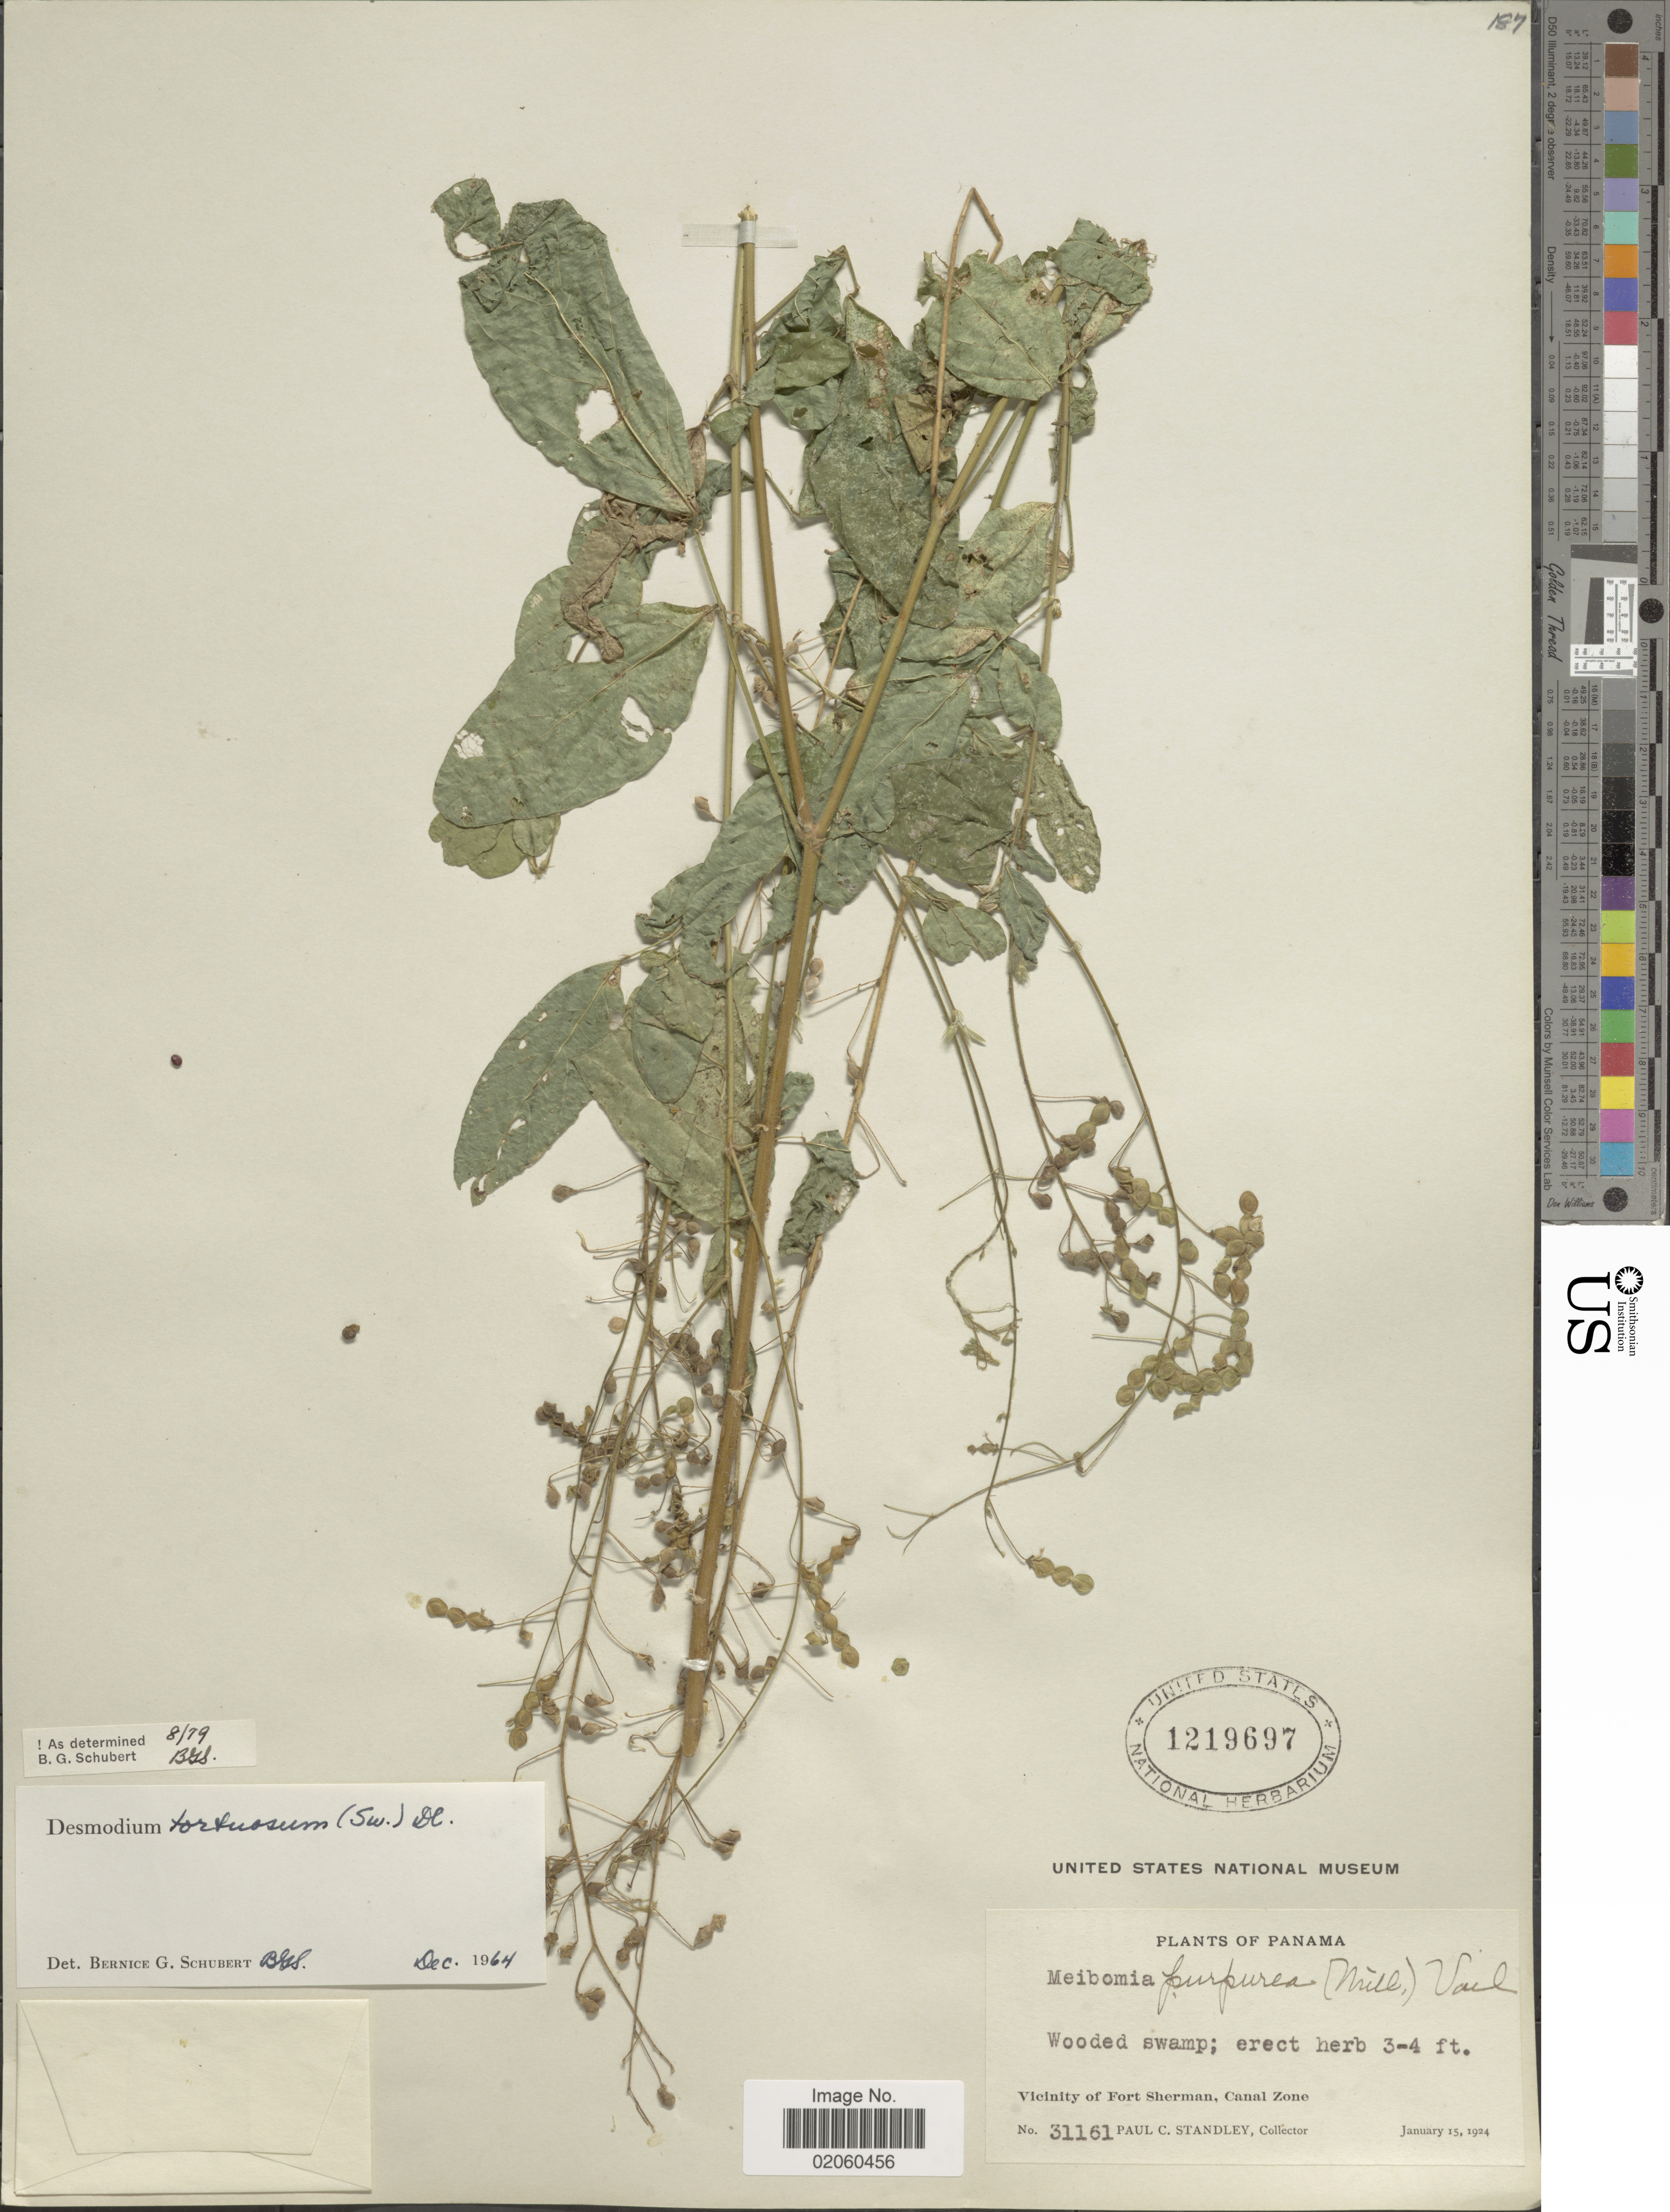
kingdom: Plantae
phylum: Tracheophyta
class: Magnoliopsida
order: Fabales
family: Fabaceae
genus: Desmodium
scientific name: Desmodium tortuosum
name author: (Sw.) DC.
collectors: P. C. Standley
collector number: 31161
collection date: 1924-01-15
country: Panama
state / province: Colón / Panamá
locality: Vicinity of Fort Sherman, Canal Zone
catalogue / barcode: US 1219697